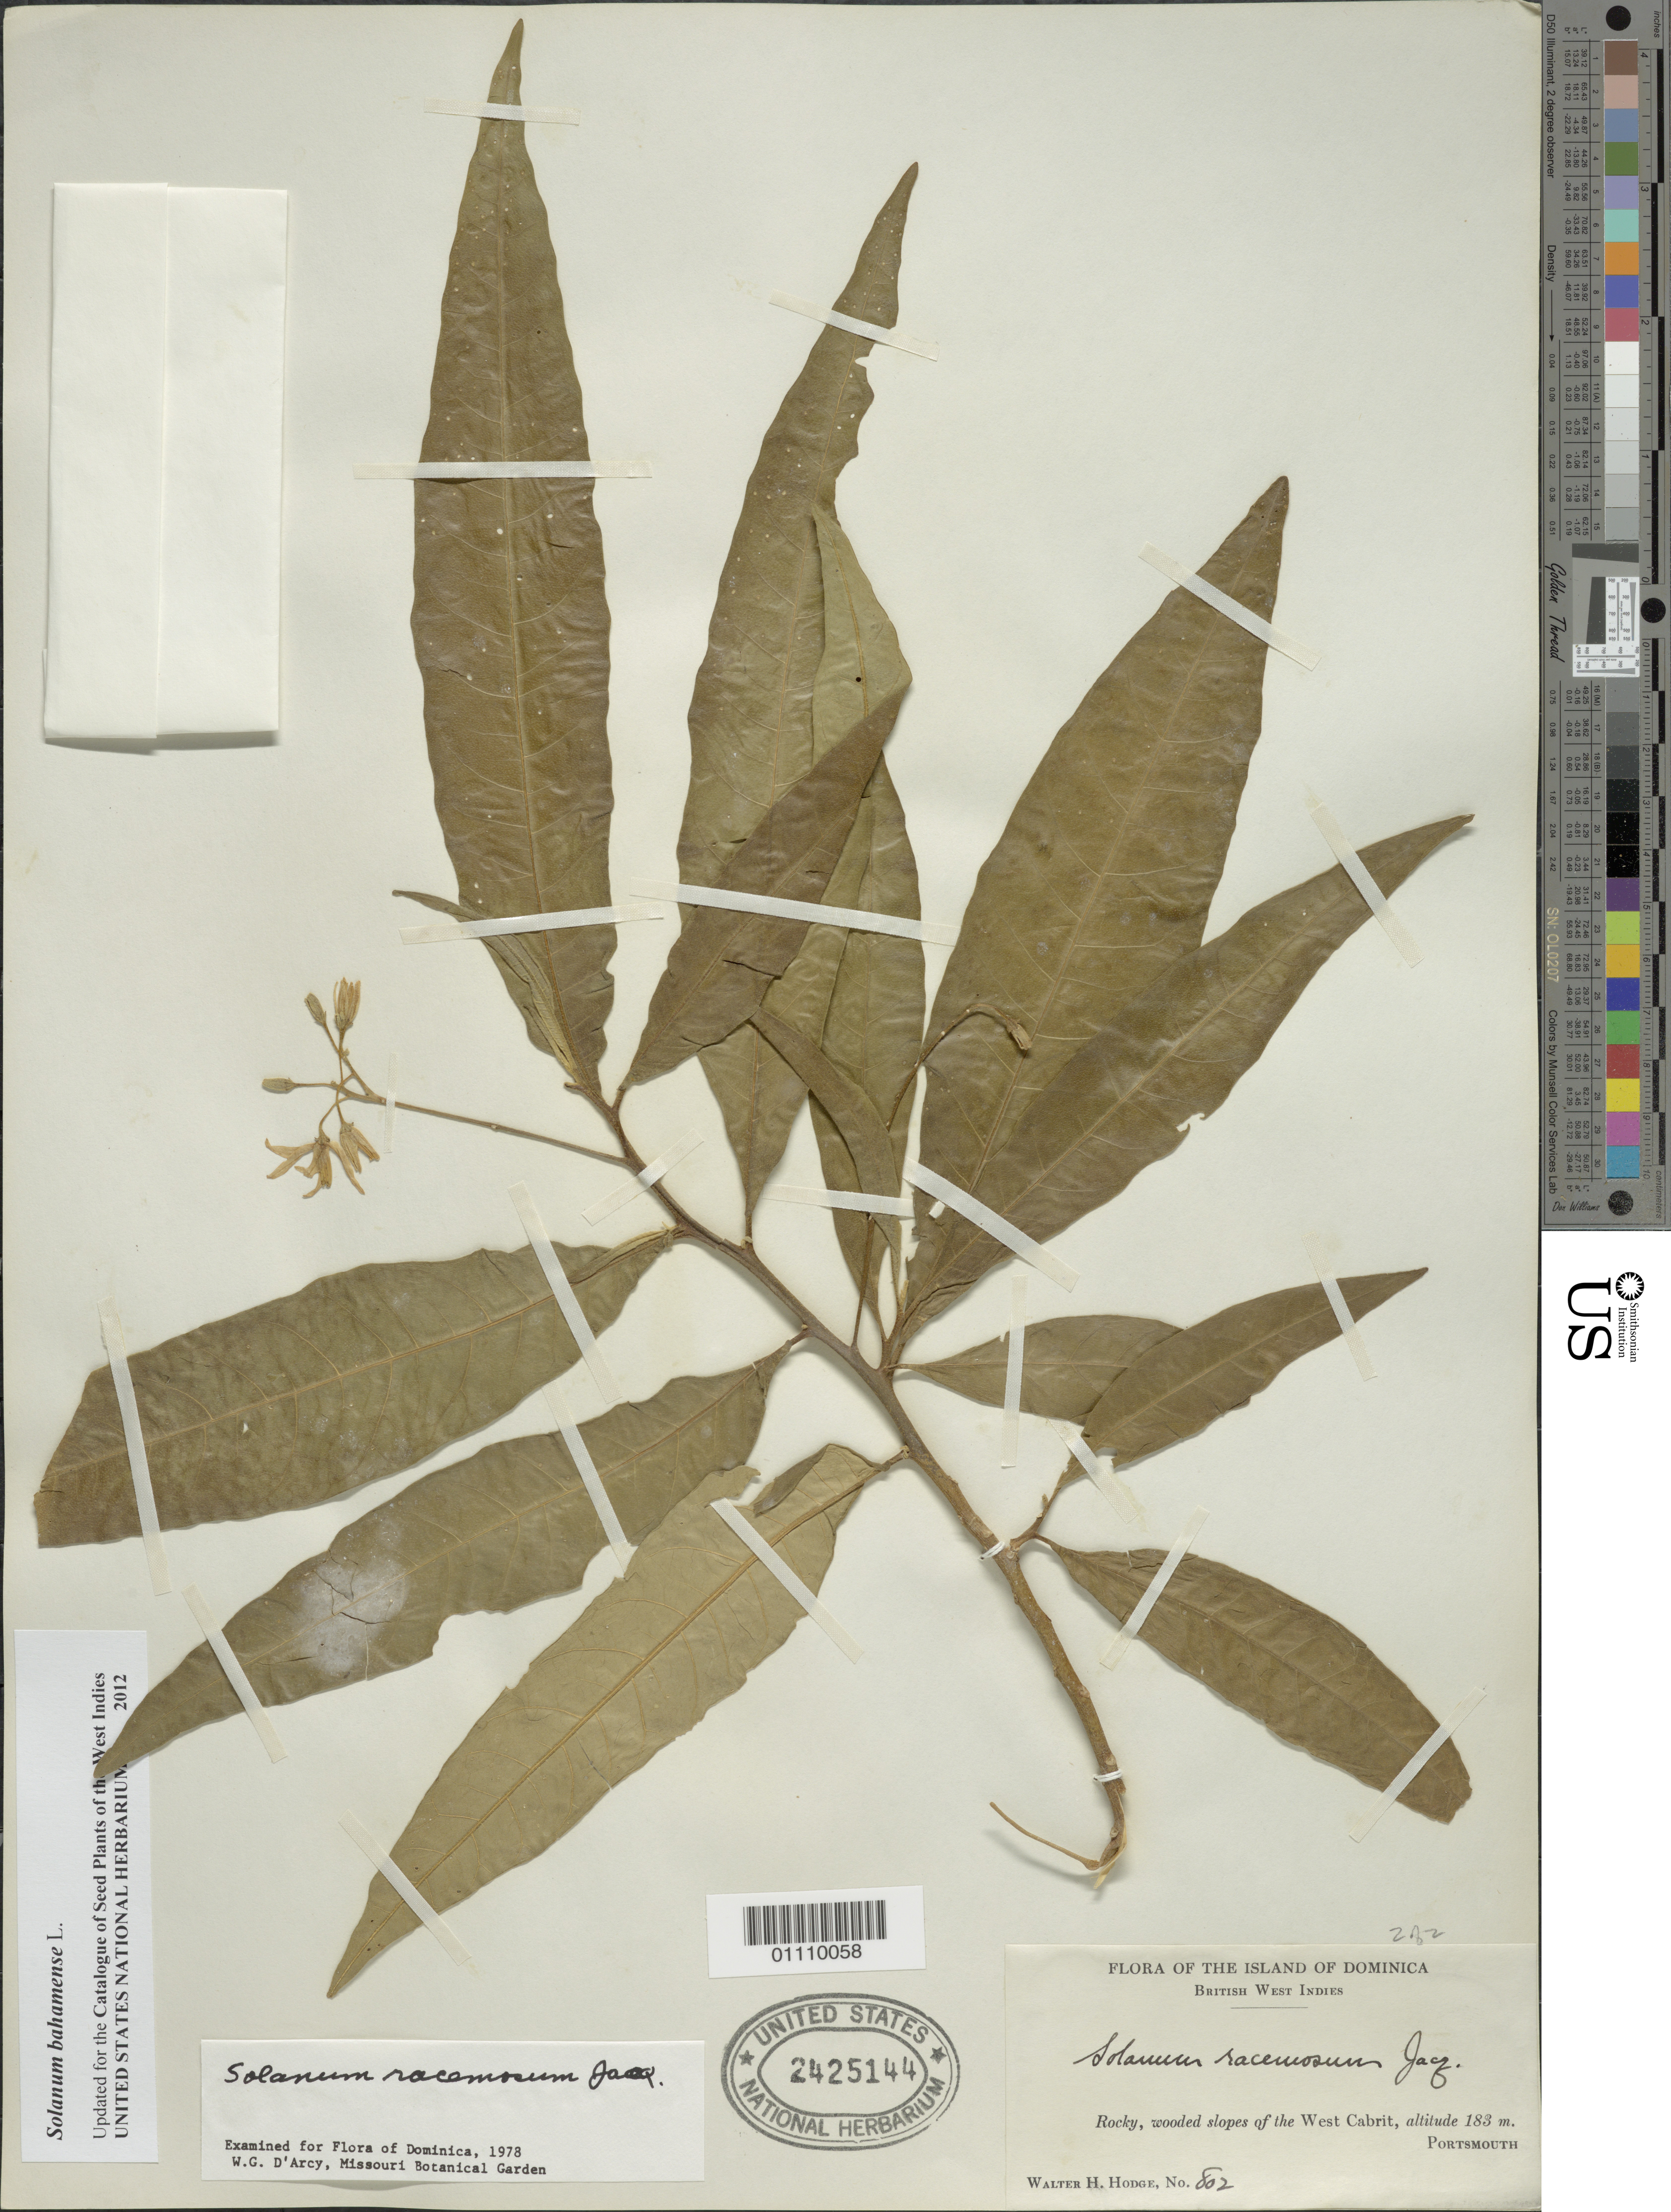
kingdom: Plantae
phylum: Tracheophyta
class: Magnoliopsida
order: Solanales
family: Solanaceae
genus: Solanum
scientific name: Solanum bahamense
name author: L.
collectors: W. Hodge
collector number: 802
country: Dominica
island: Dominica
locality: Portsmouth, West Cabrit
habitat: Rocky, wooded slopes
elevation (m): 183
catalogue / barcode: US 2425144